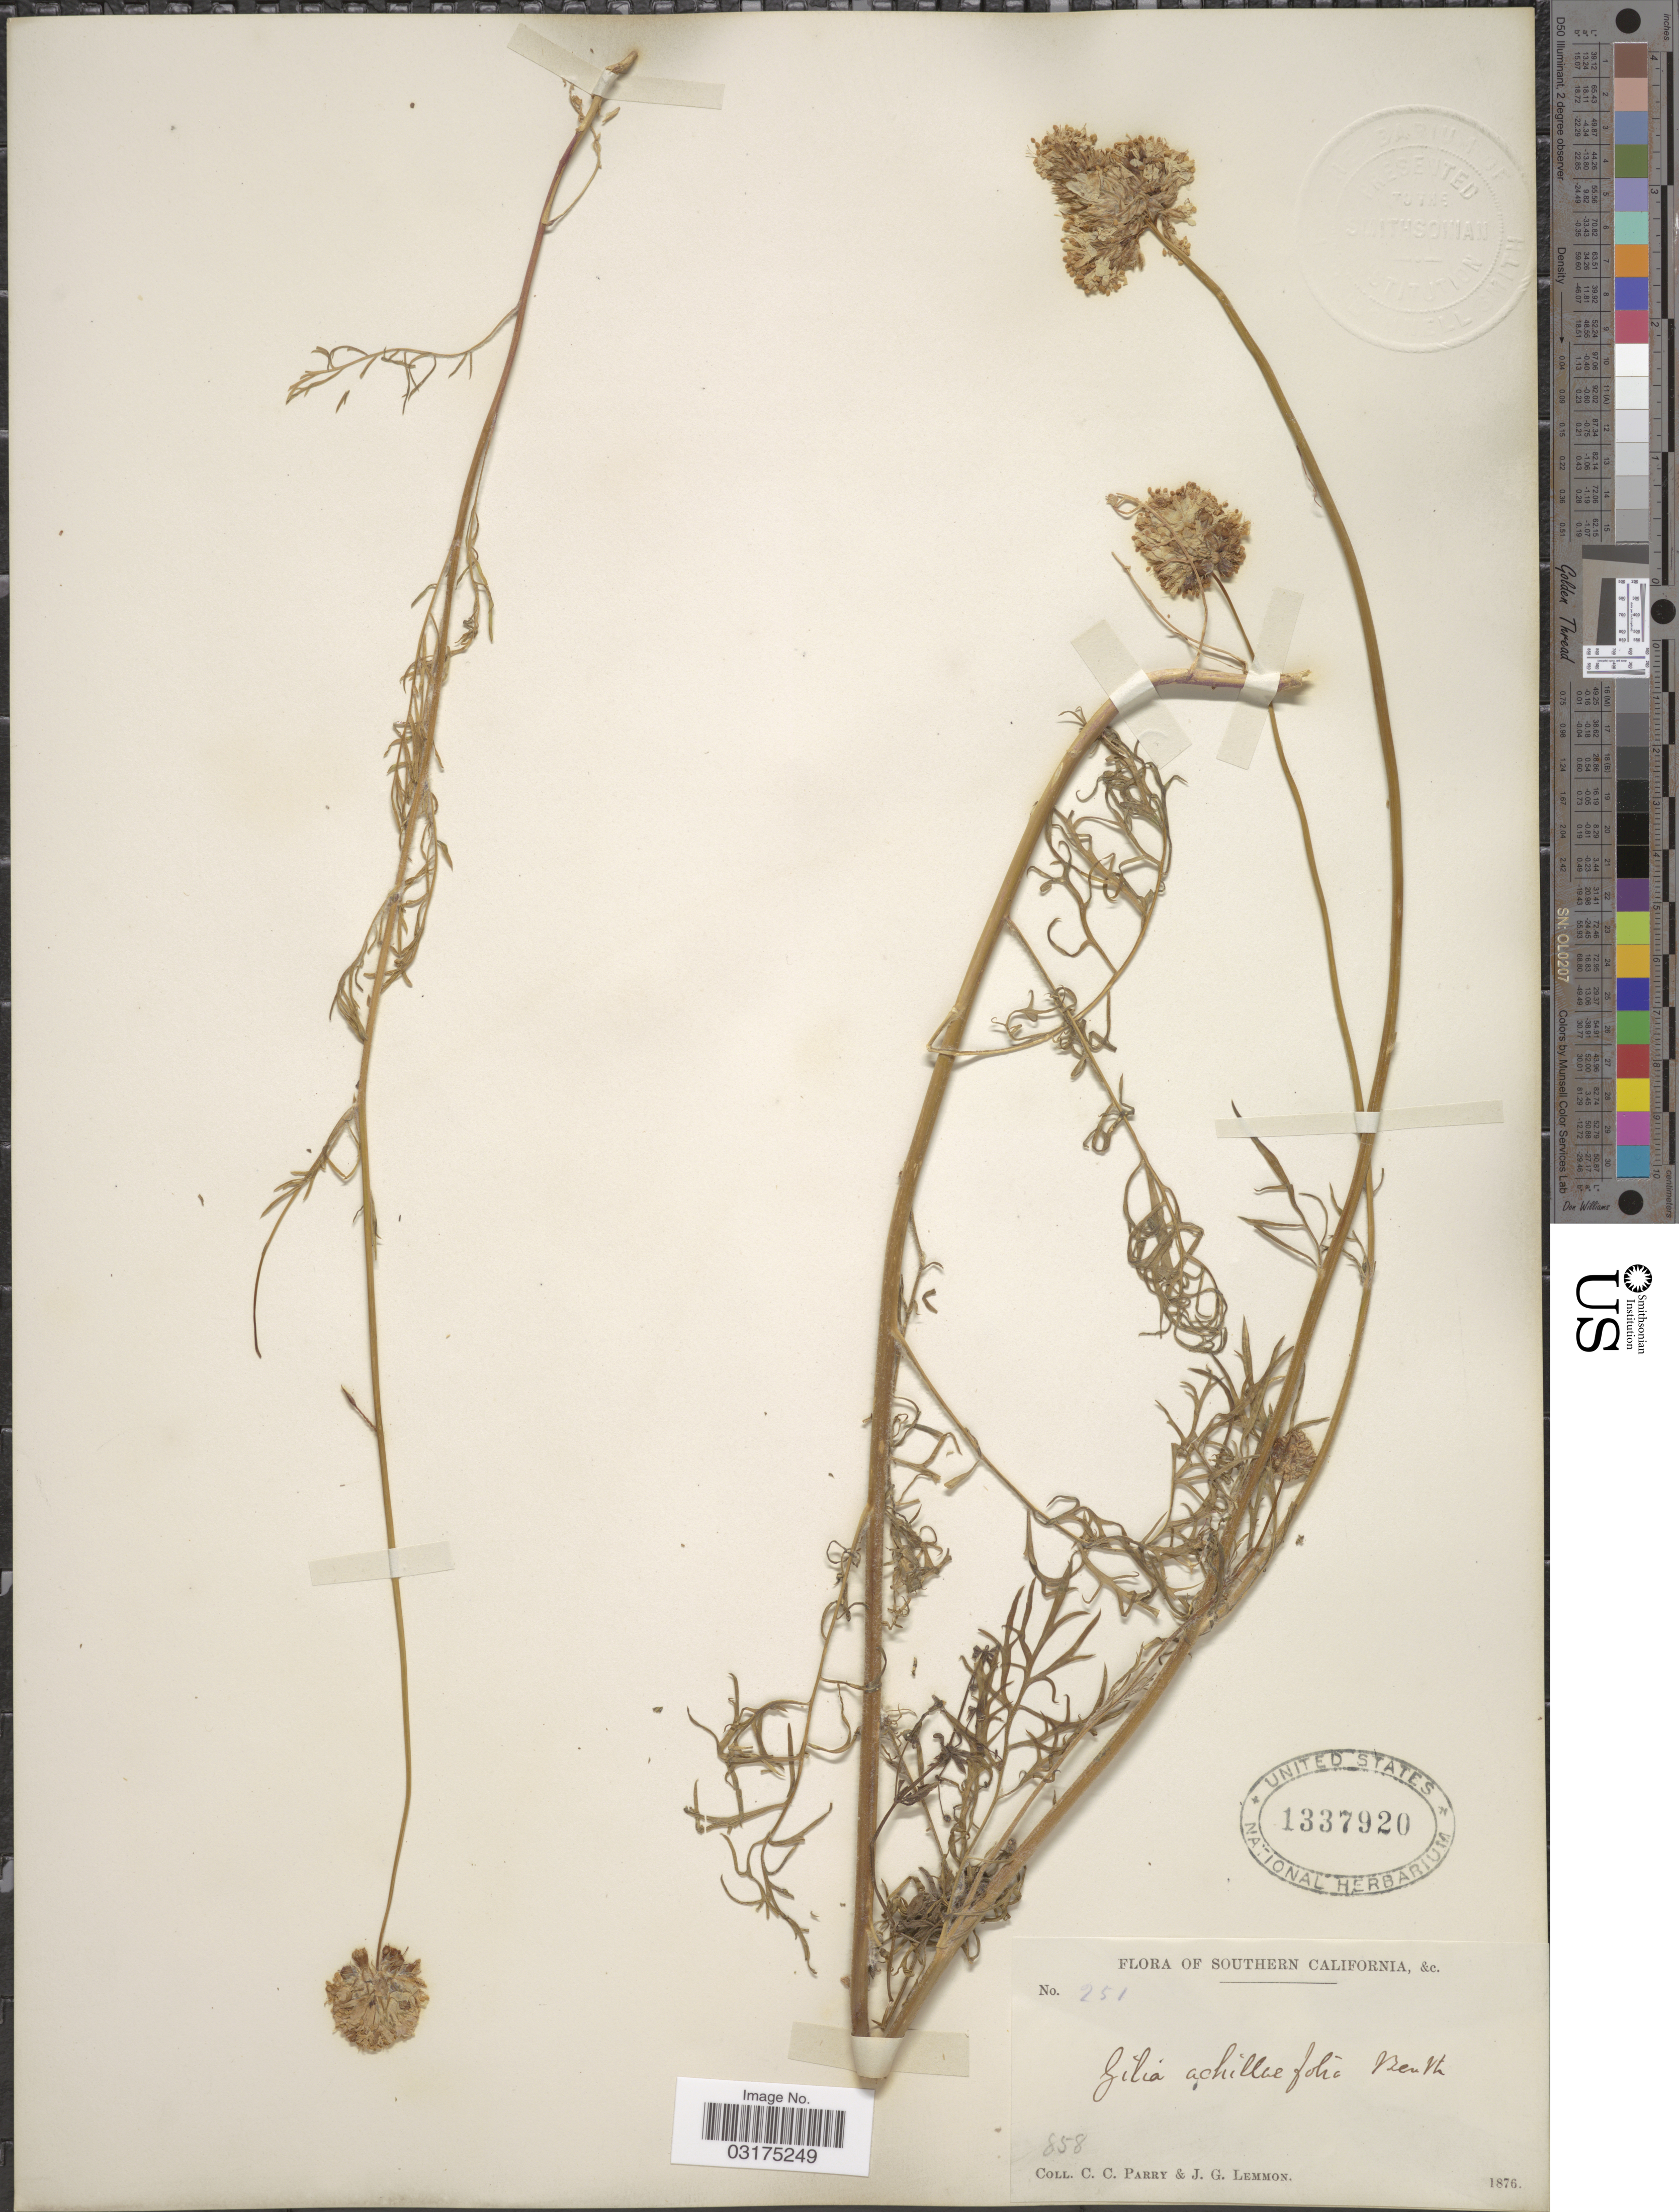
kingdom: Plantae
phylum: Tracheophyta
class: Magnoliopsida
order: Ericales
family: Polemoniaceae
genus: Gilia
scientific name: Gilia capitata subsp. abrotanifolia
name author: (Nutt. ex Greene) V.E. Grant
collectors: C. C. Parry & J. Lemmon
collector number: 858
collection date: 1876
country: United States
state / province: California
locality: Southern California.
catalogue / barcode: US 1337920